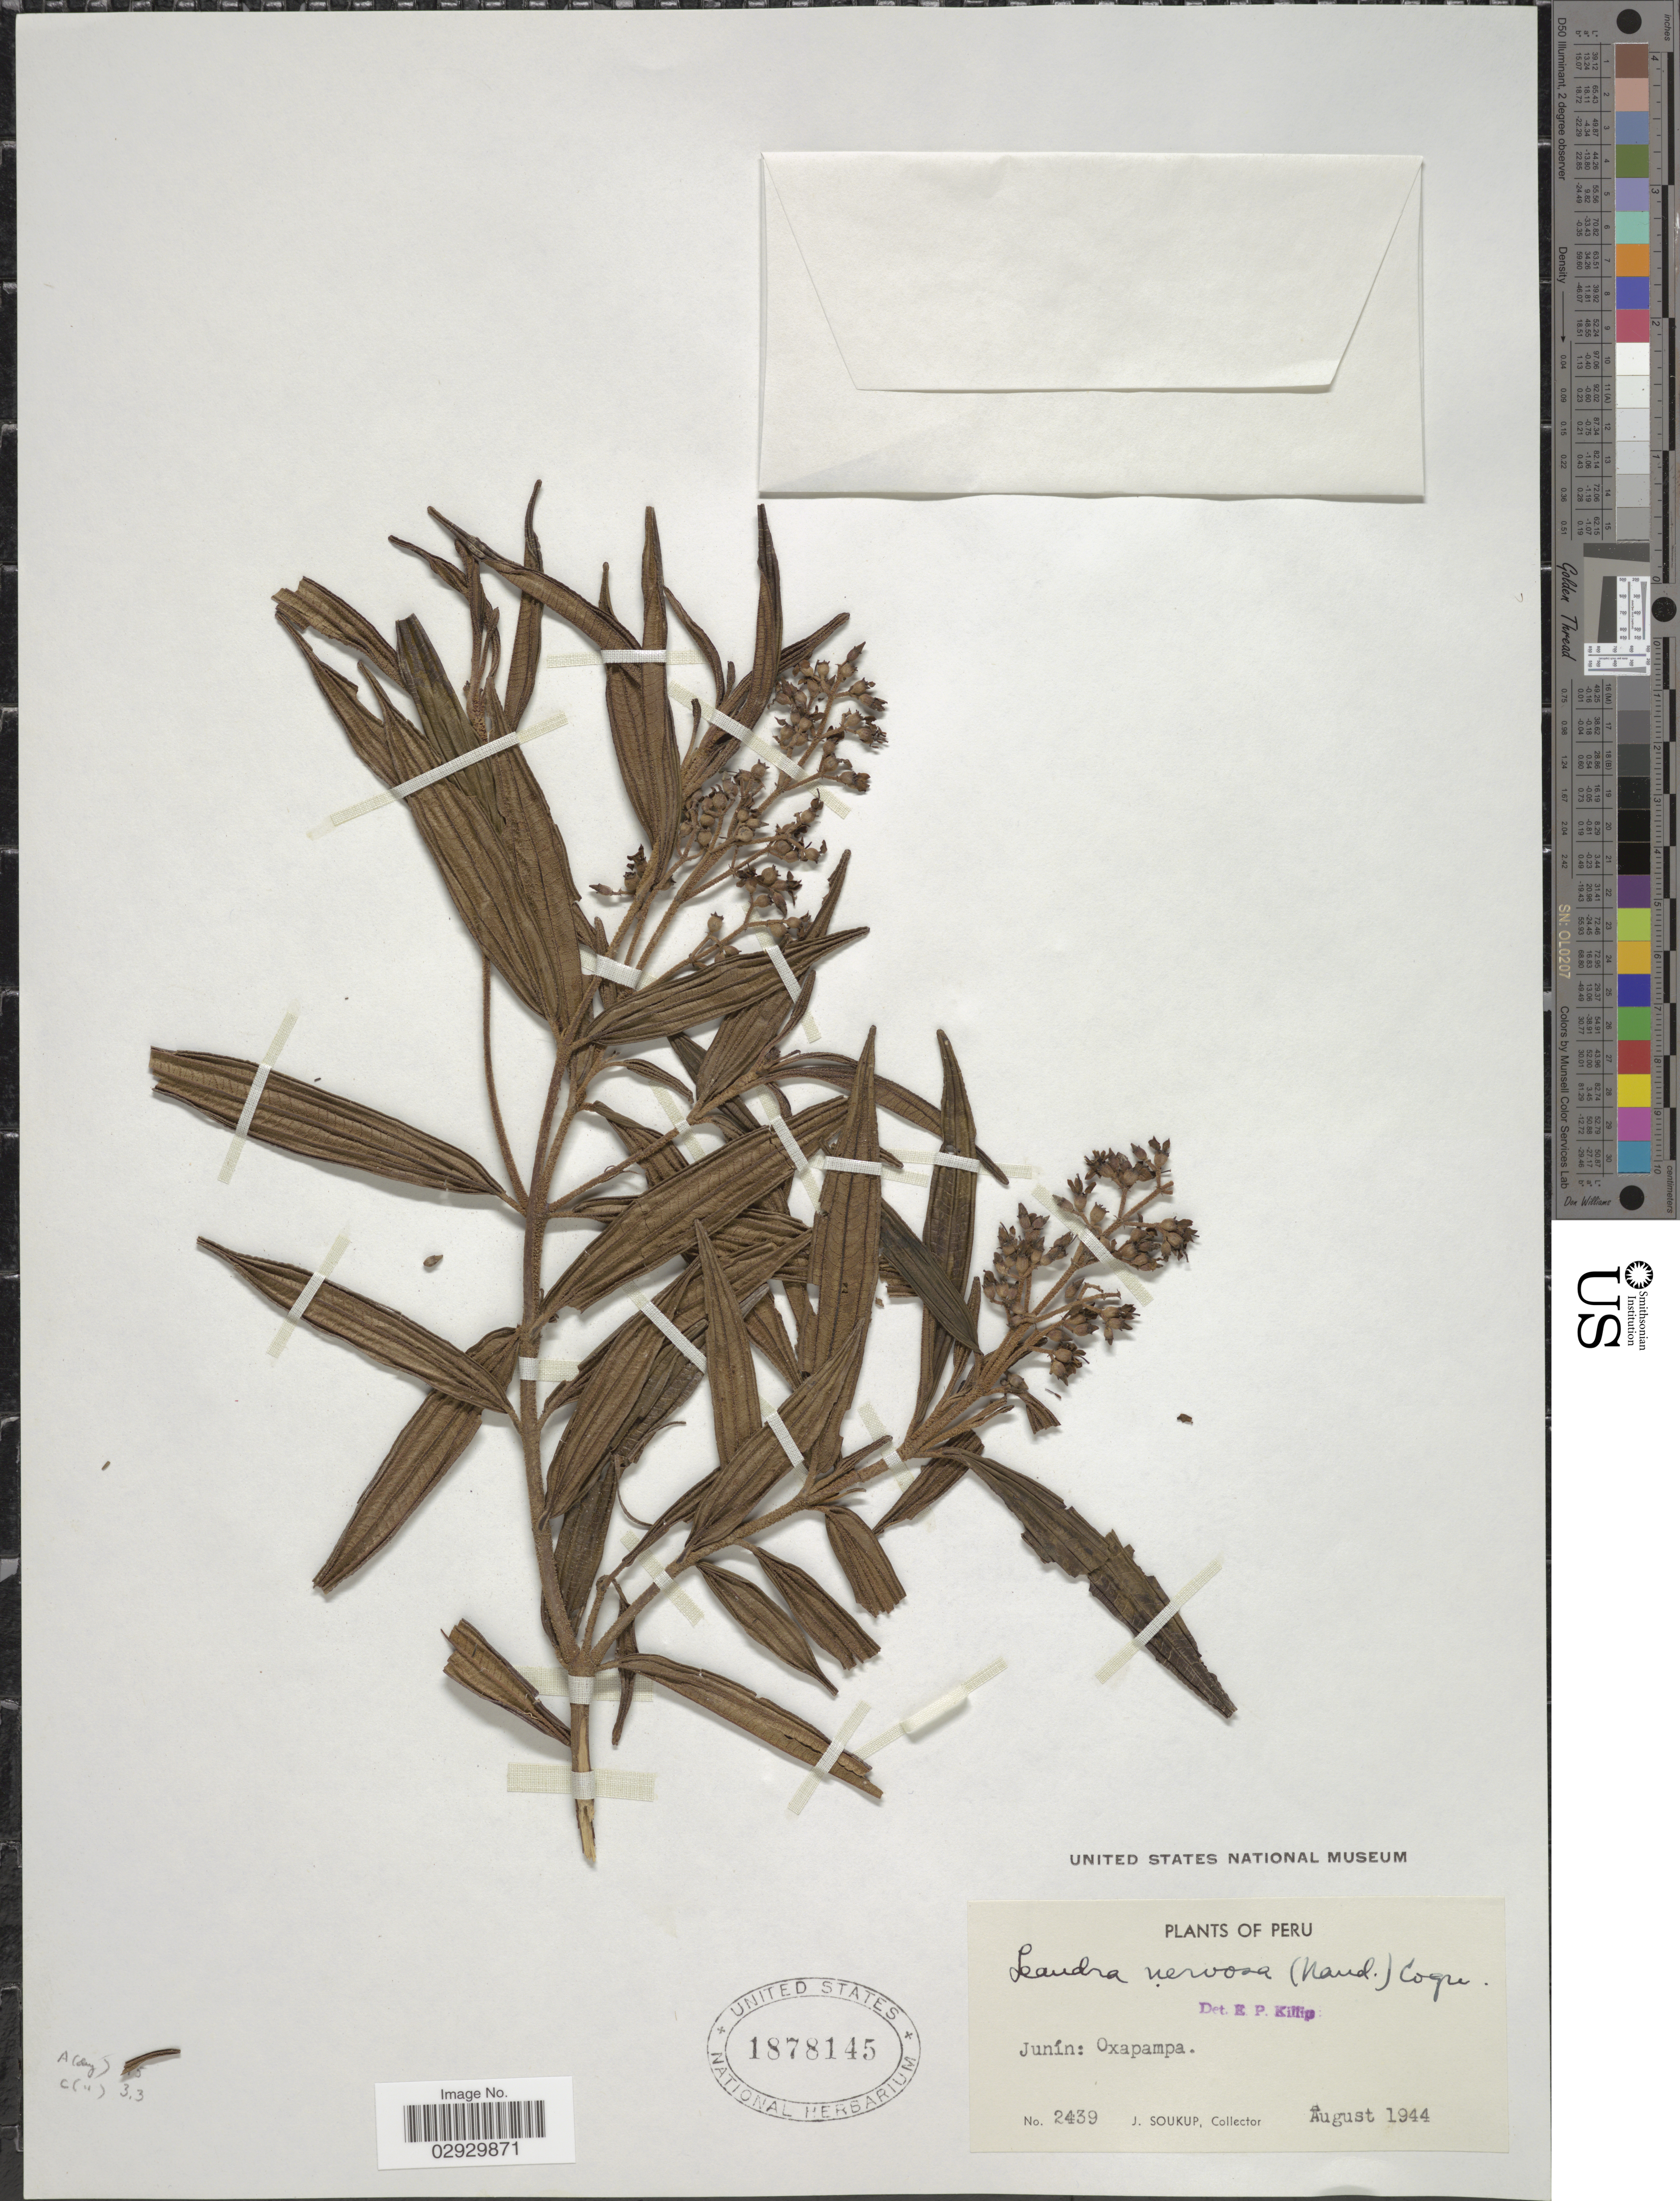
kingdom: Plantae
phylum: Tracheophyta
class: Magnoliopsida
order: Myrtales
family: Melastomataceae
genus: Leandra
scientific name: Leandra nervosa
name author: (Naudin) Cogn.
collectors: J. Soukup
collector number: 2439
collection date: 1944-08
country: Peru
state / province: Junín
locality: Oxapampa.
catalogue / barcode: US 1878145